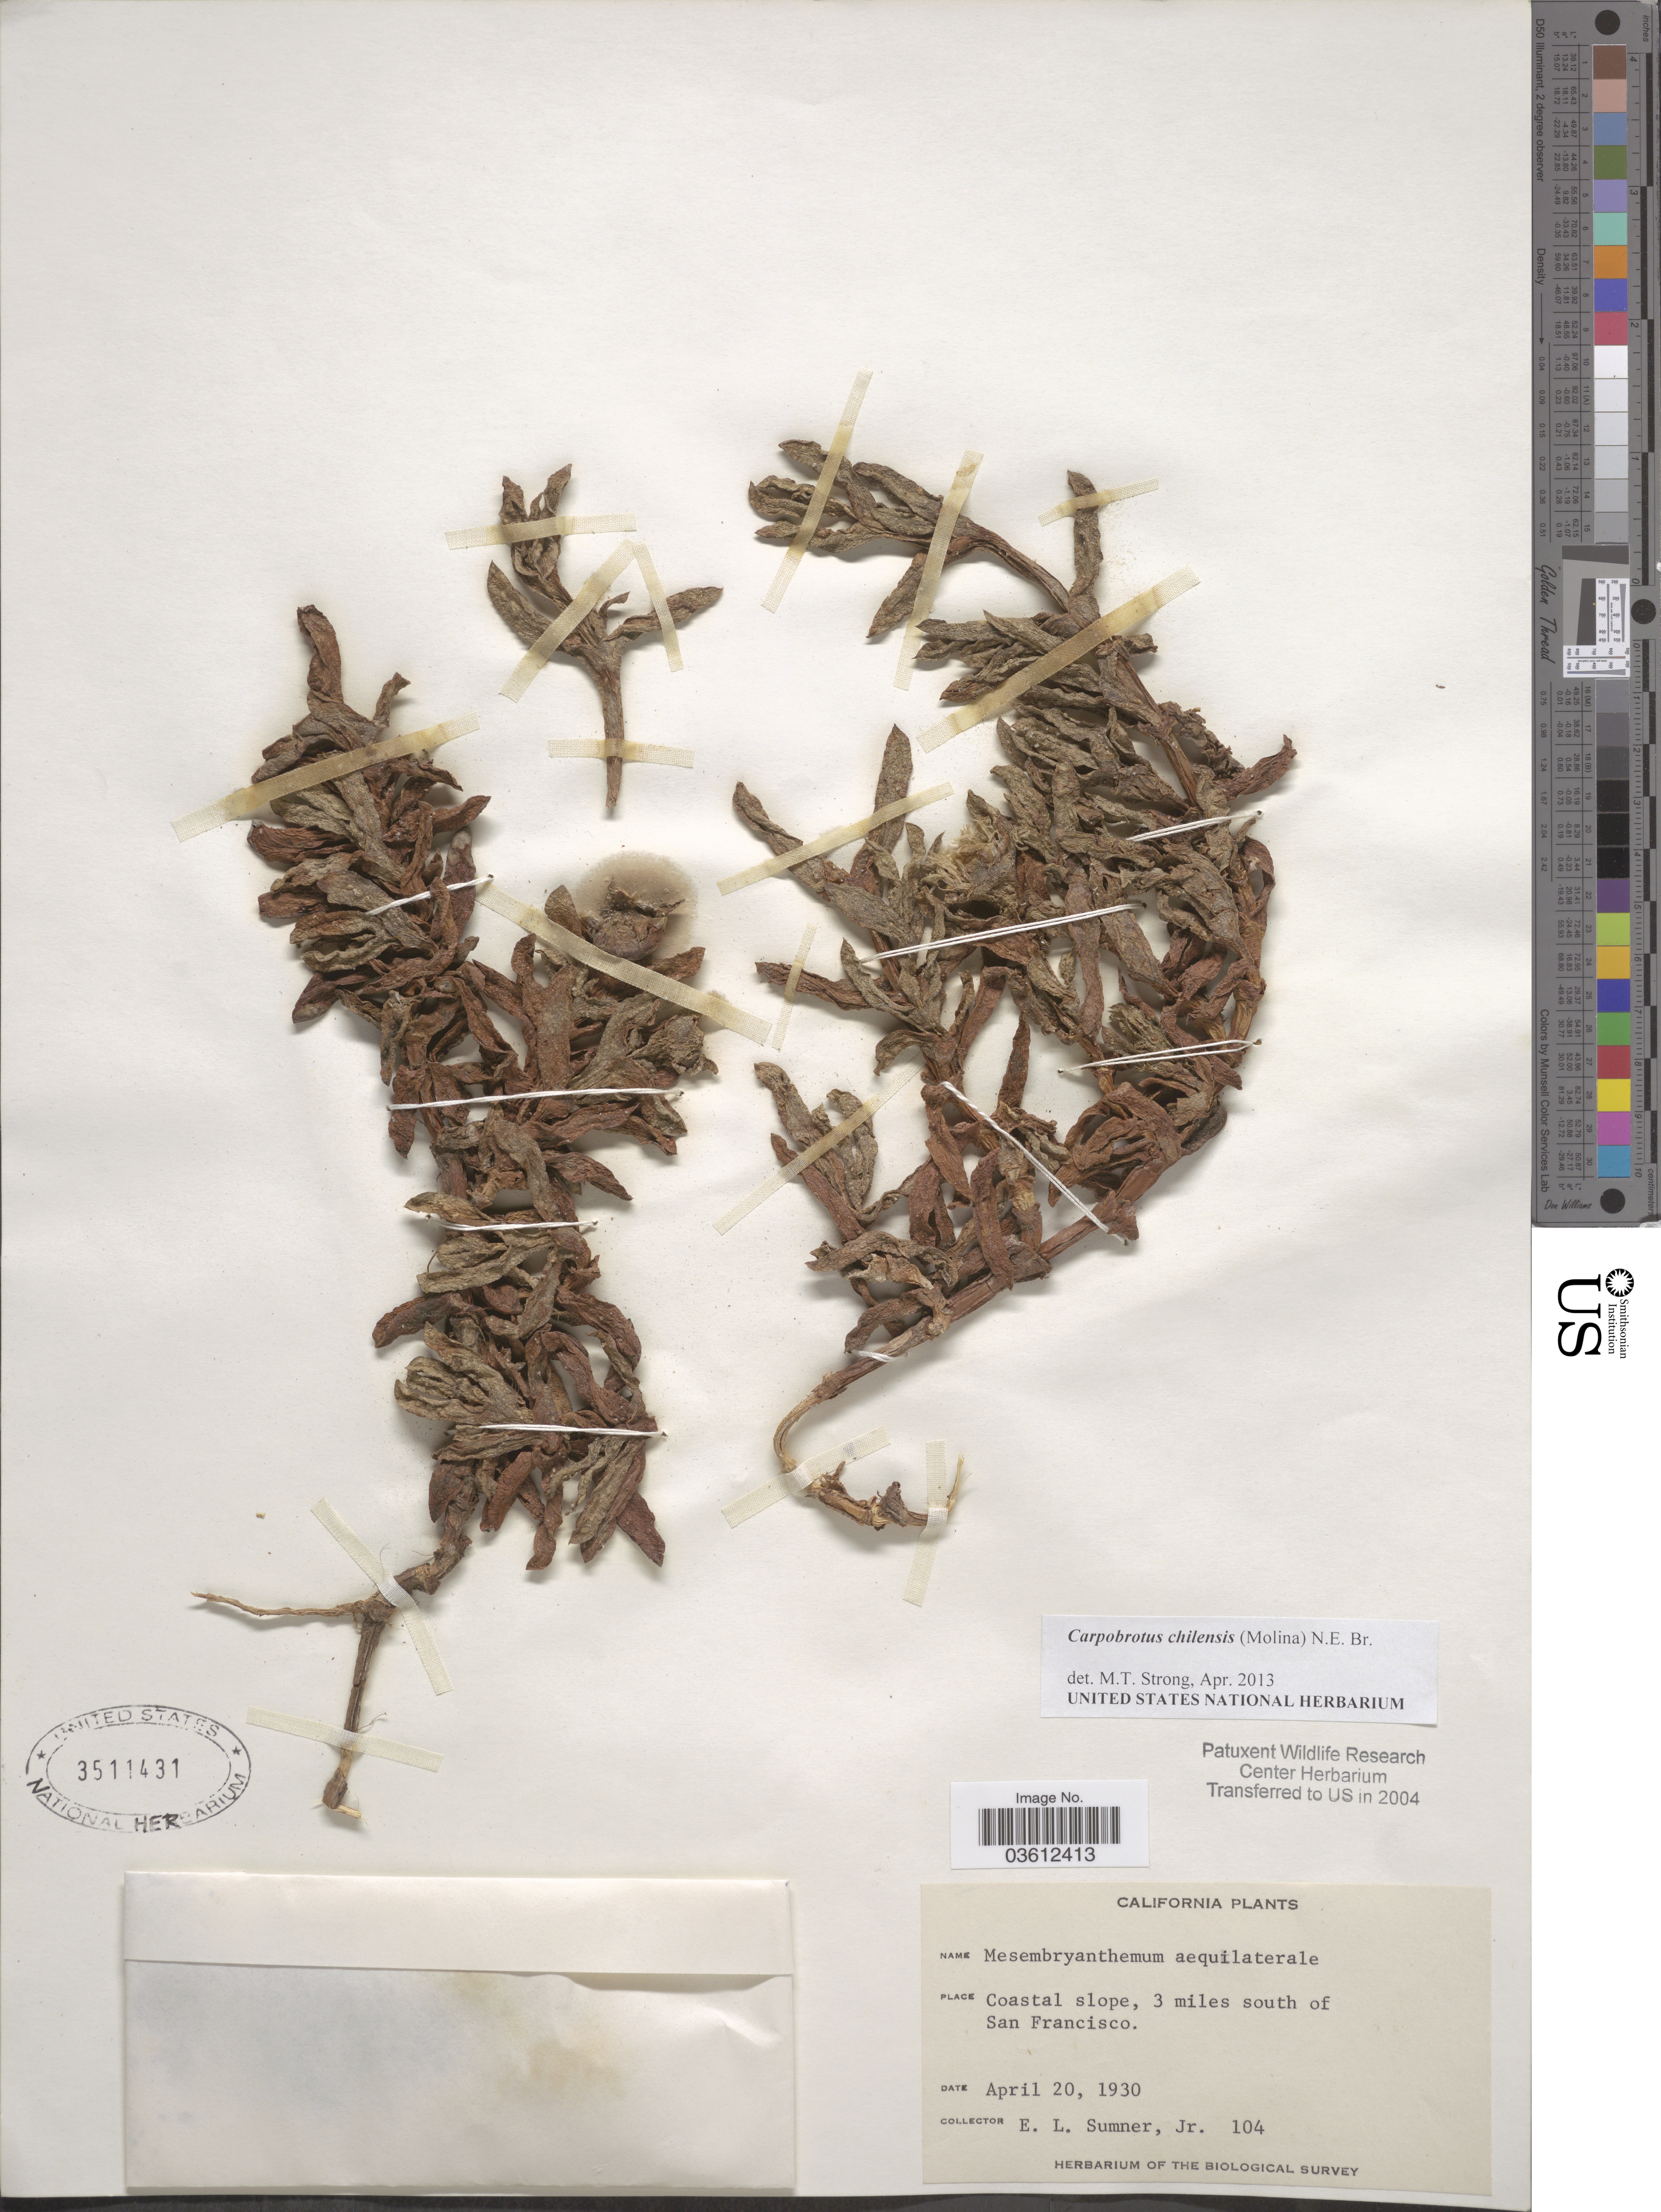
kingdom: Plantae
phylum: Tracheophyta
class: Magnoliopsida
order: Caryophyllales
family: Aizoaceae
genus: Carpobrotus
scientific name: Carpobrotus chilensis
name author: (Molina) N.E. Br.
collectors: E. Sumner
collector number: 104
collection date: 1930-04-20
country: United States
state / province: California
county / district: San Francisco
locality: Coastal Slope, 3 miles south of San Francisco.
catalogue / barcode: US 3511431